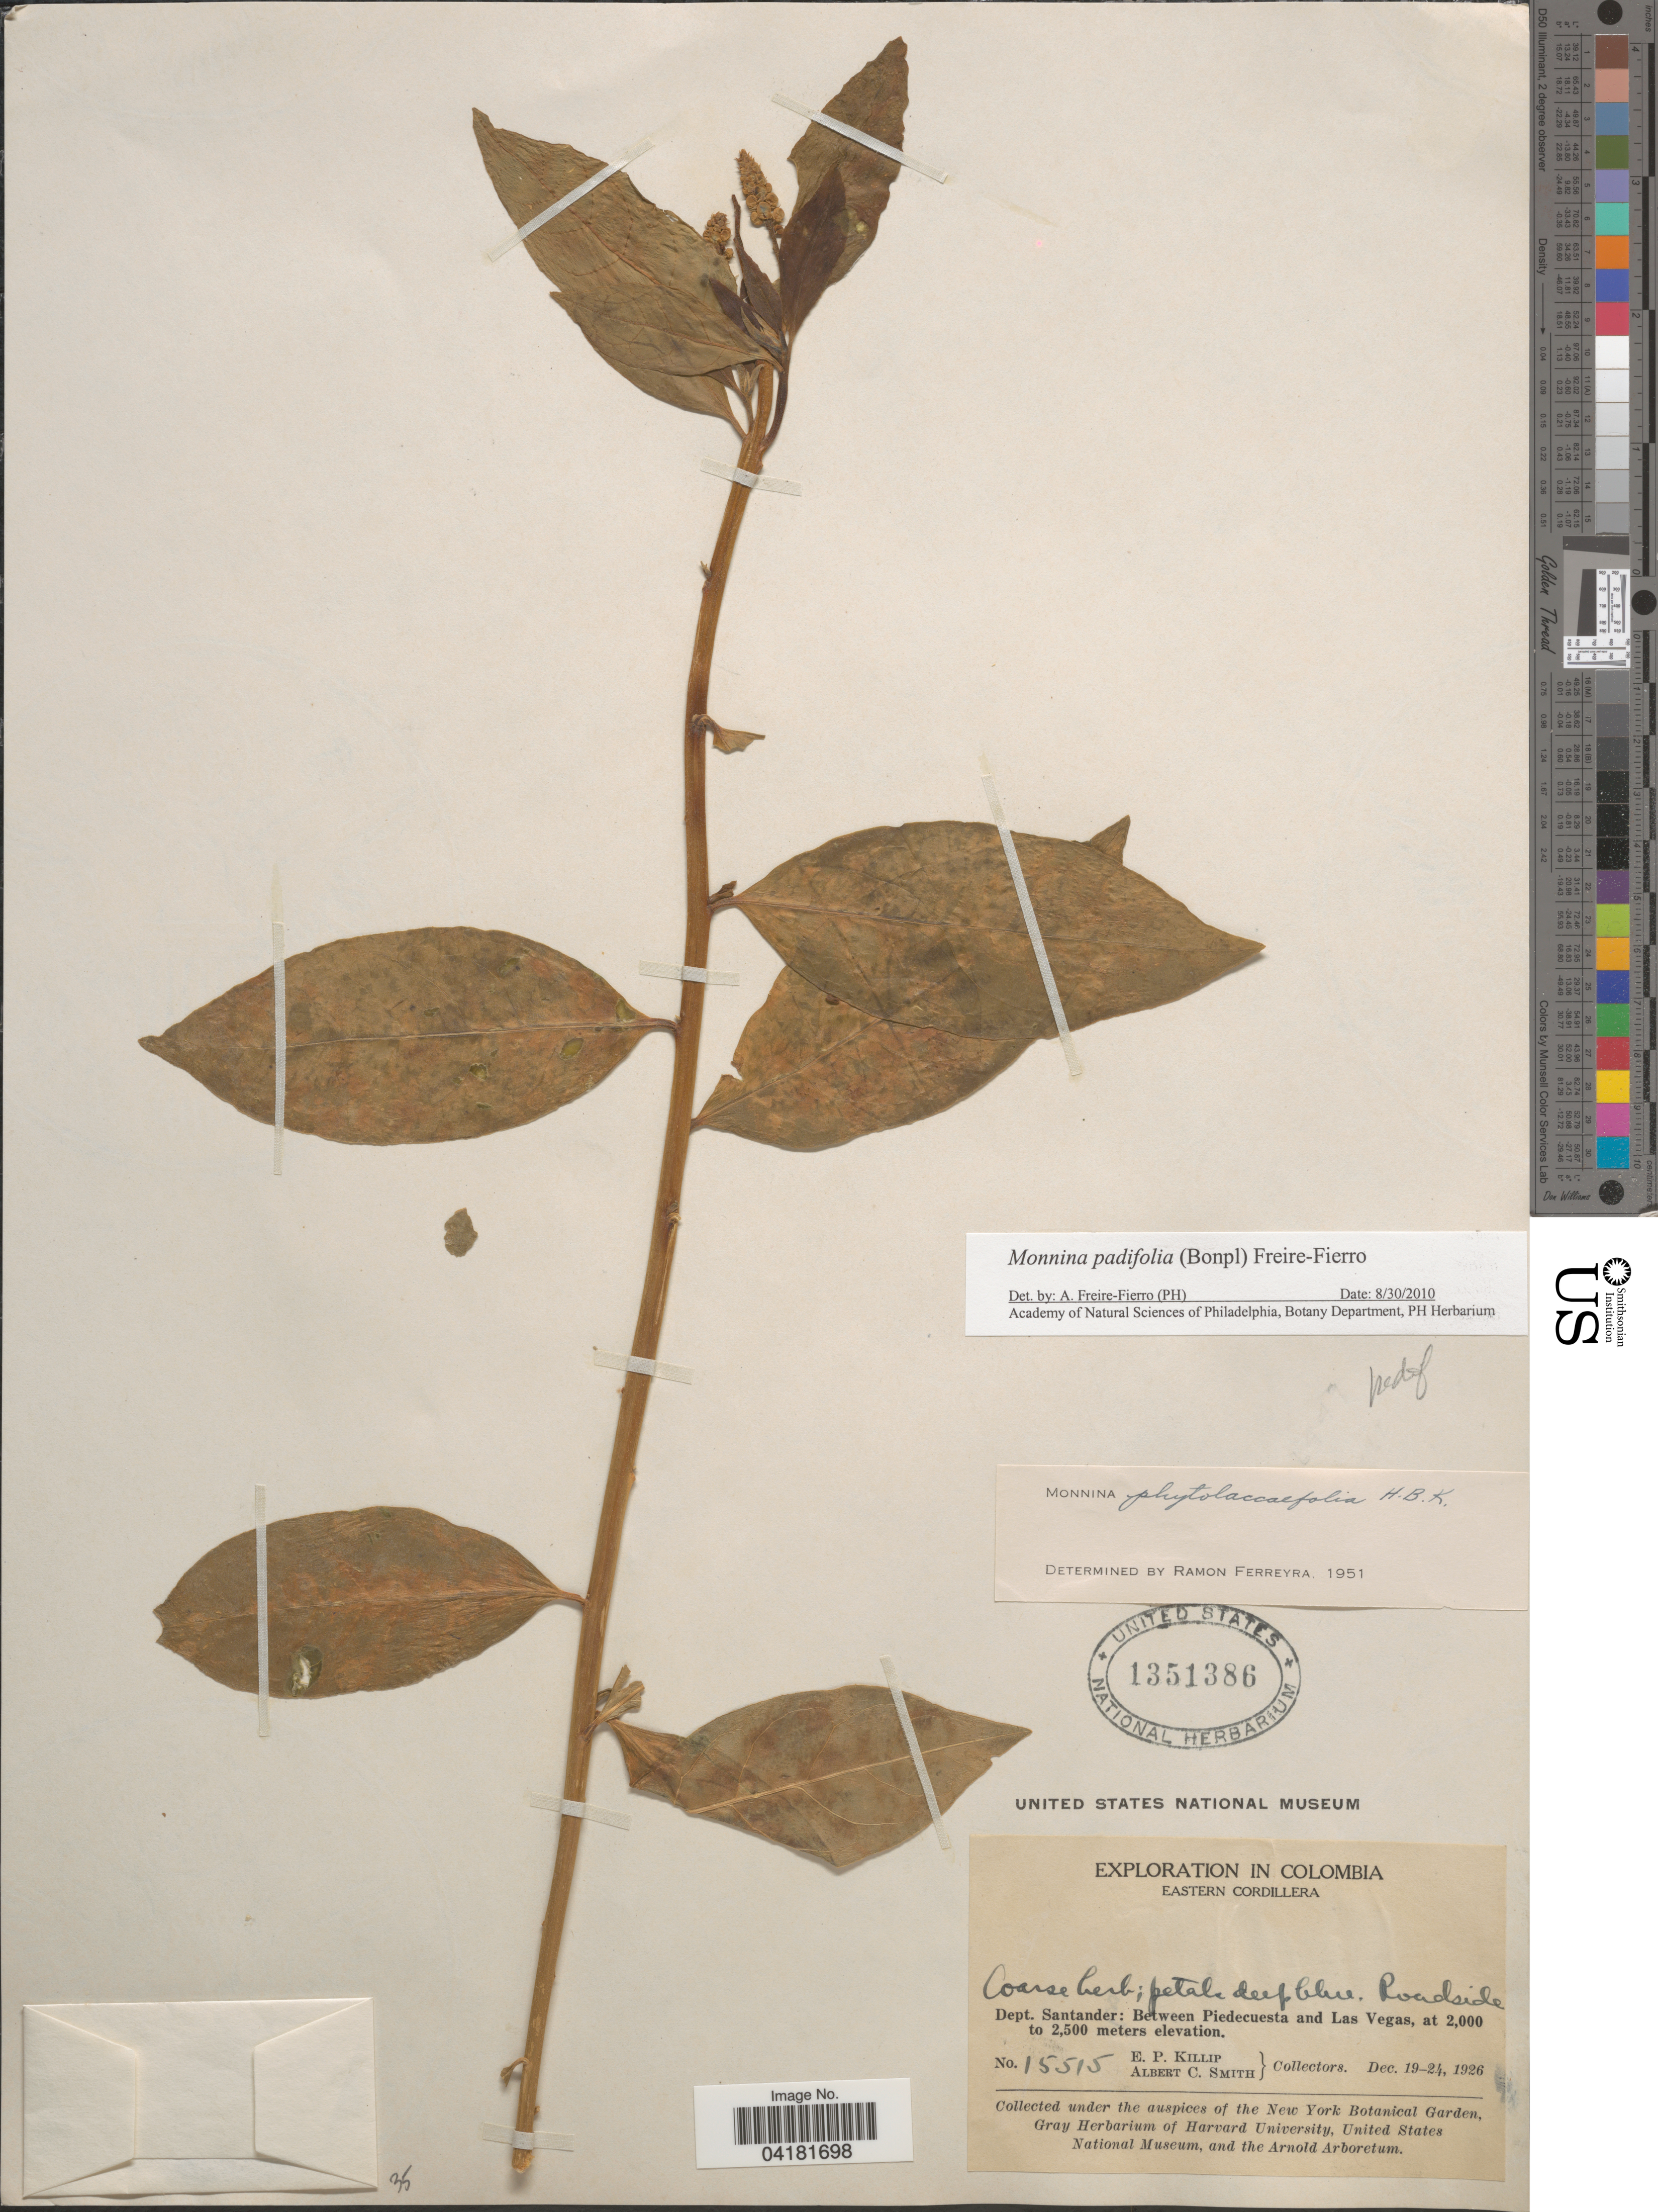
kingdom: Plantae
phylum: Tracheophyta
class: Magnoliopsida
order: Fabales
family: Polygalaceae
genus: Monnina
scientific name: Monnina padifolia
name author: (Bonpl.) Freire-Fierro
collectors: E. P. Killip & A. C. Smith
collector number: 15515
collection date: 1926-12-19/1926-12-24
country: Colombia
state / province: Santander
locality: Exploration in Colombia. Eastern Cordillera. Dept. Santander: Between Piedecuesta and Las Vegas.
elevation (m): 2000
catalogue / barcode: US 1351386